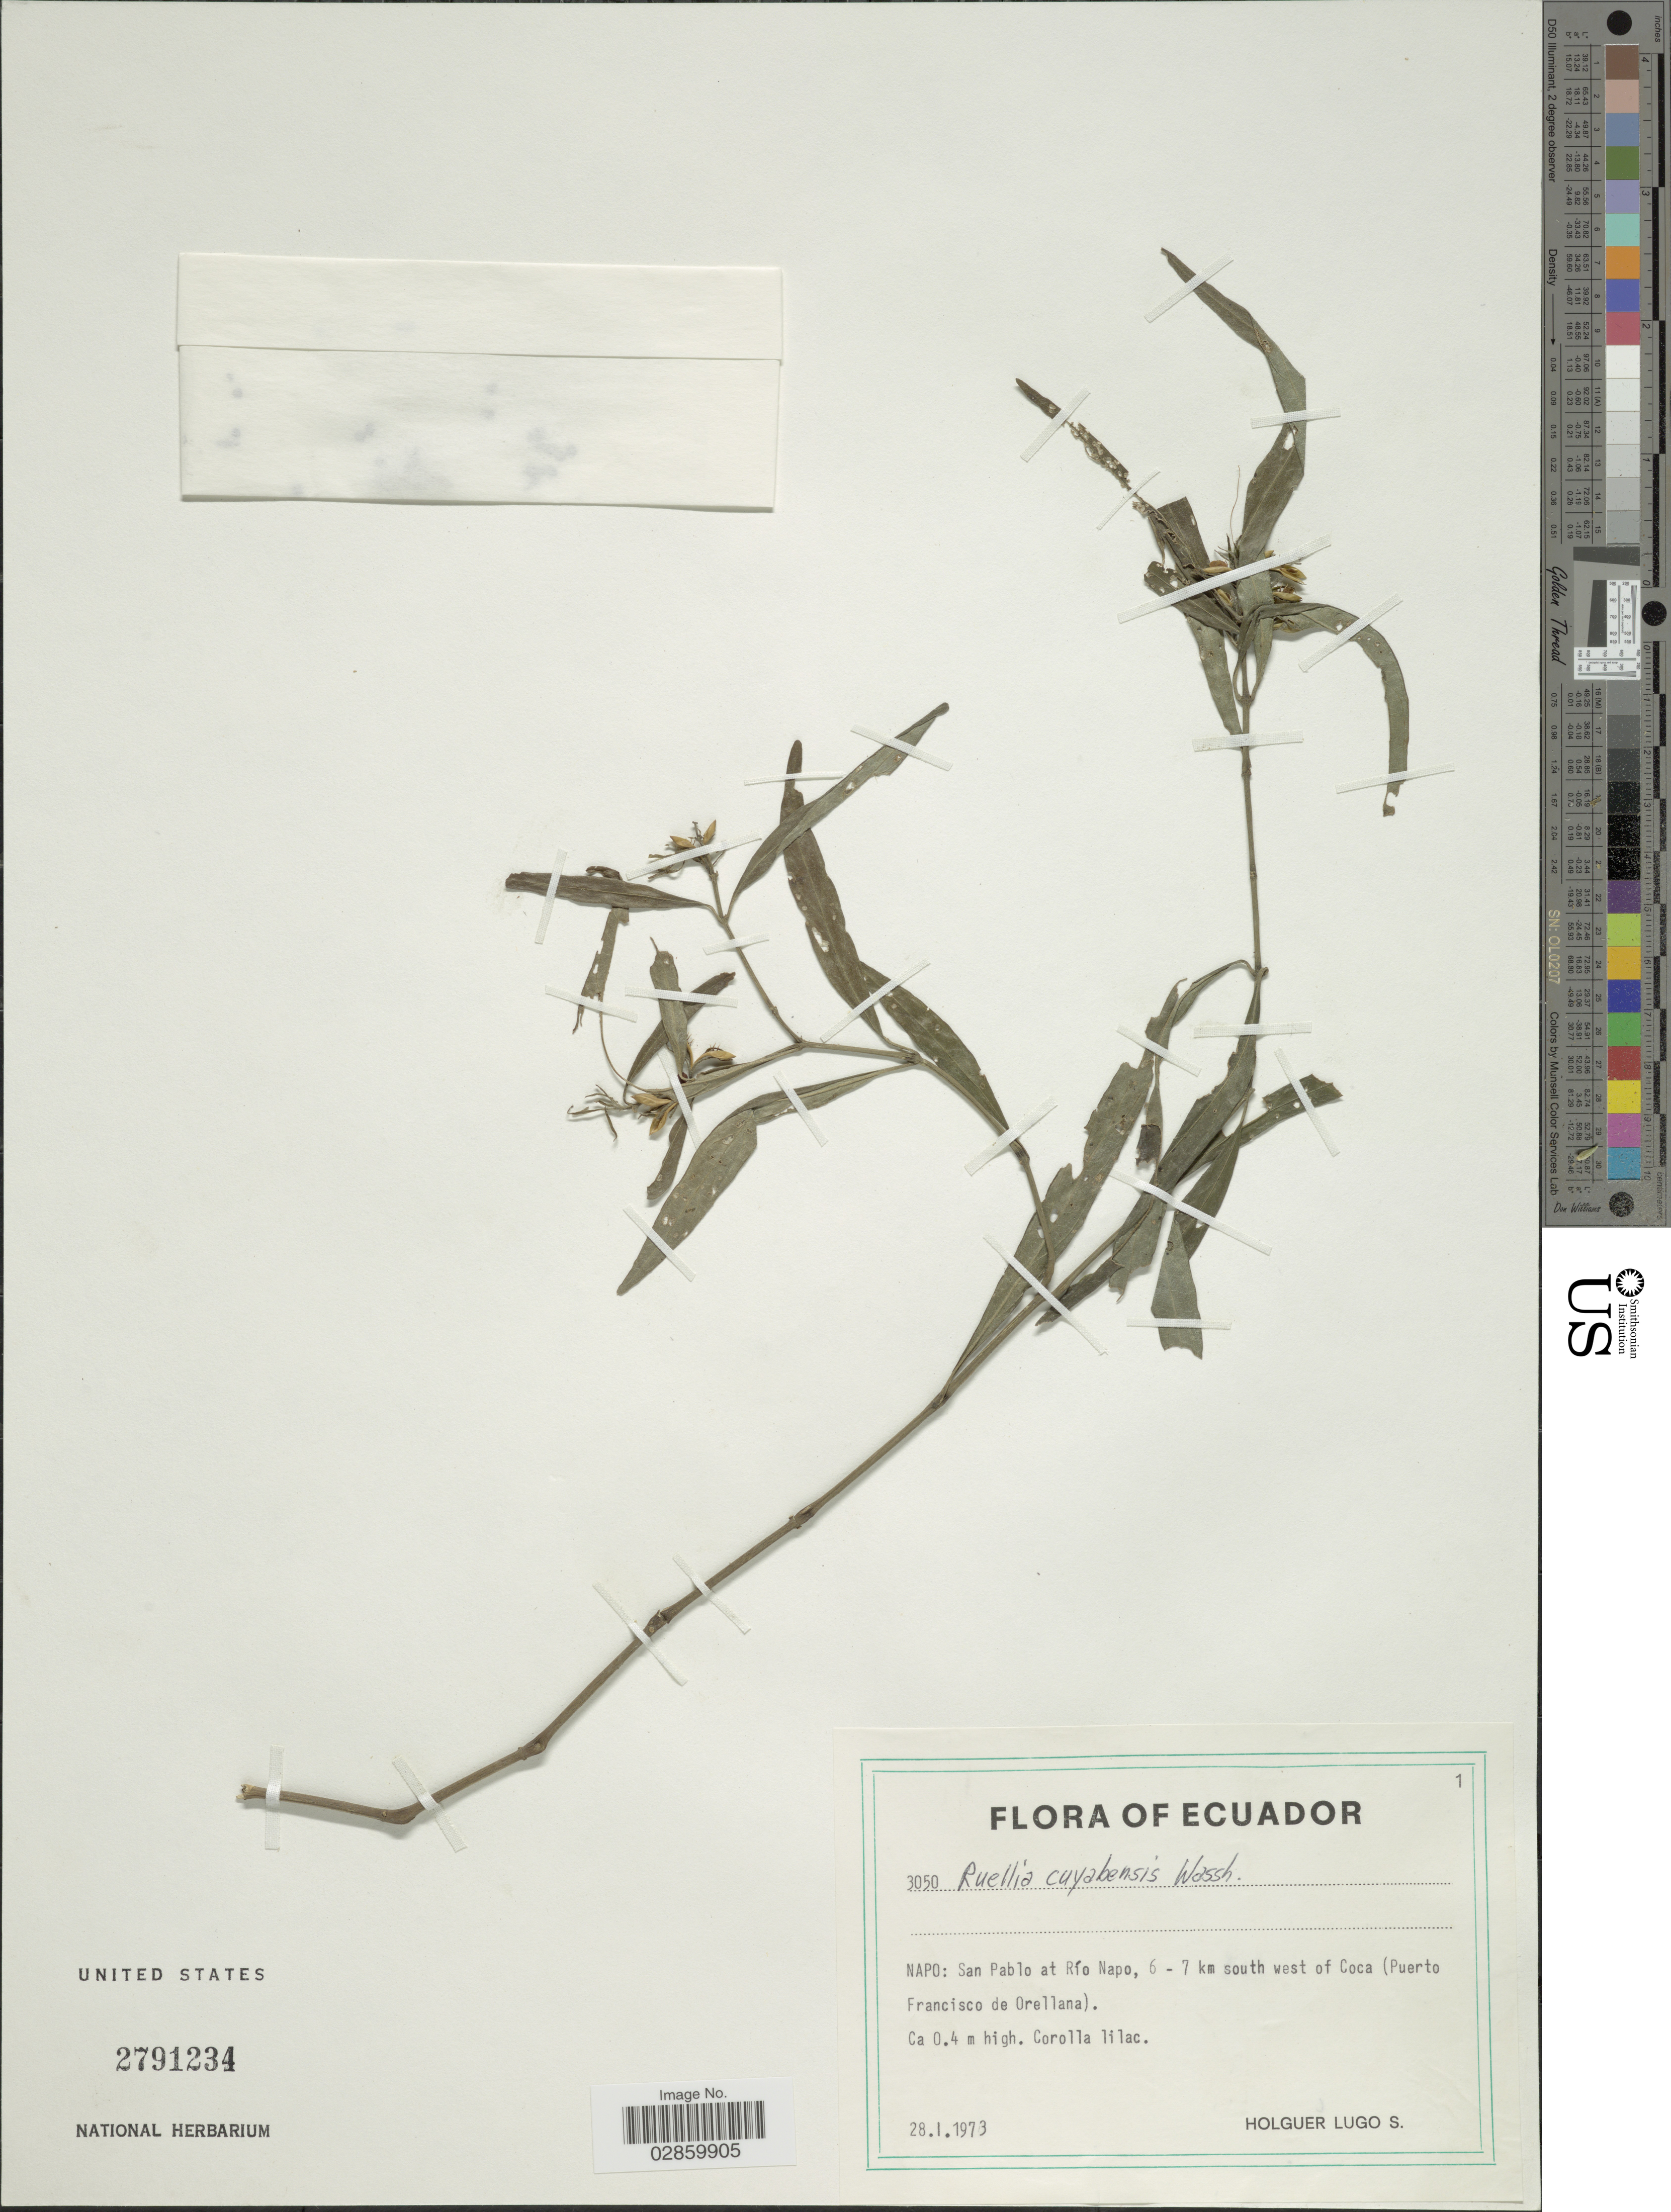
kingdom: Plantae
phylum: Tracheophyta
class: Magnoliopsida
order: Lamiales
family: Acanthaceae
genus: Ruellia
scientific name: Ruellia cuyabensis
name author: Wassh.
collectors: H. Lugo S.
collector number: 3050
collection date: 1973-01-28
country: Ecuador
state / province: Napo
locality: San Pablo at Río Napo, 6 - 7 km south west of Coca (Puerto Francisco de Orellana).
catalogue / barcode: US 2791234